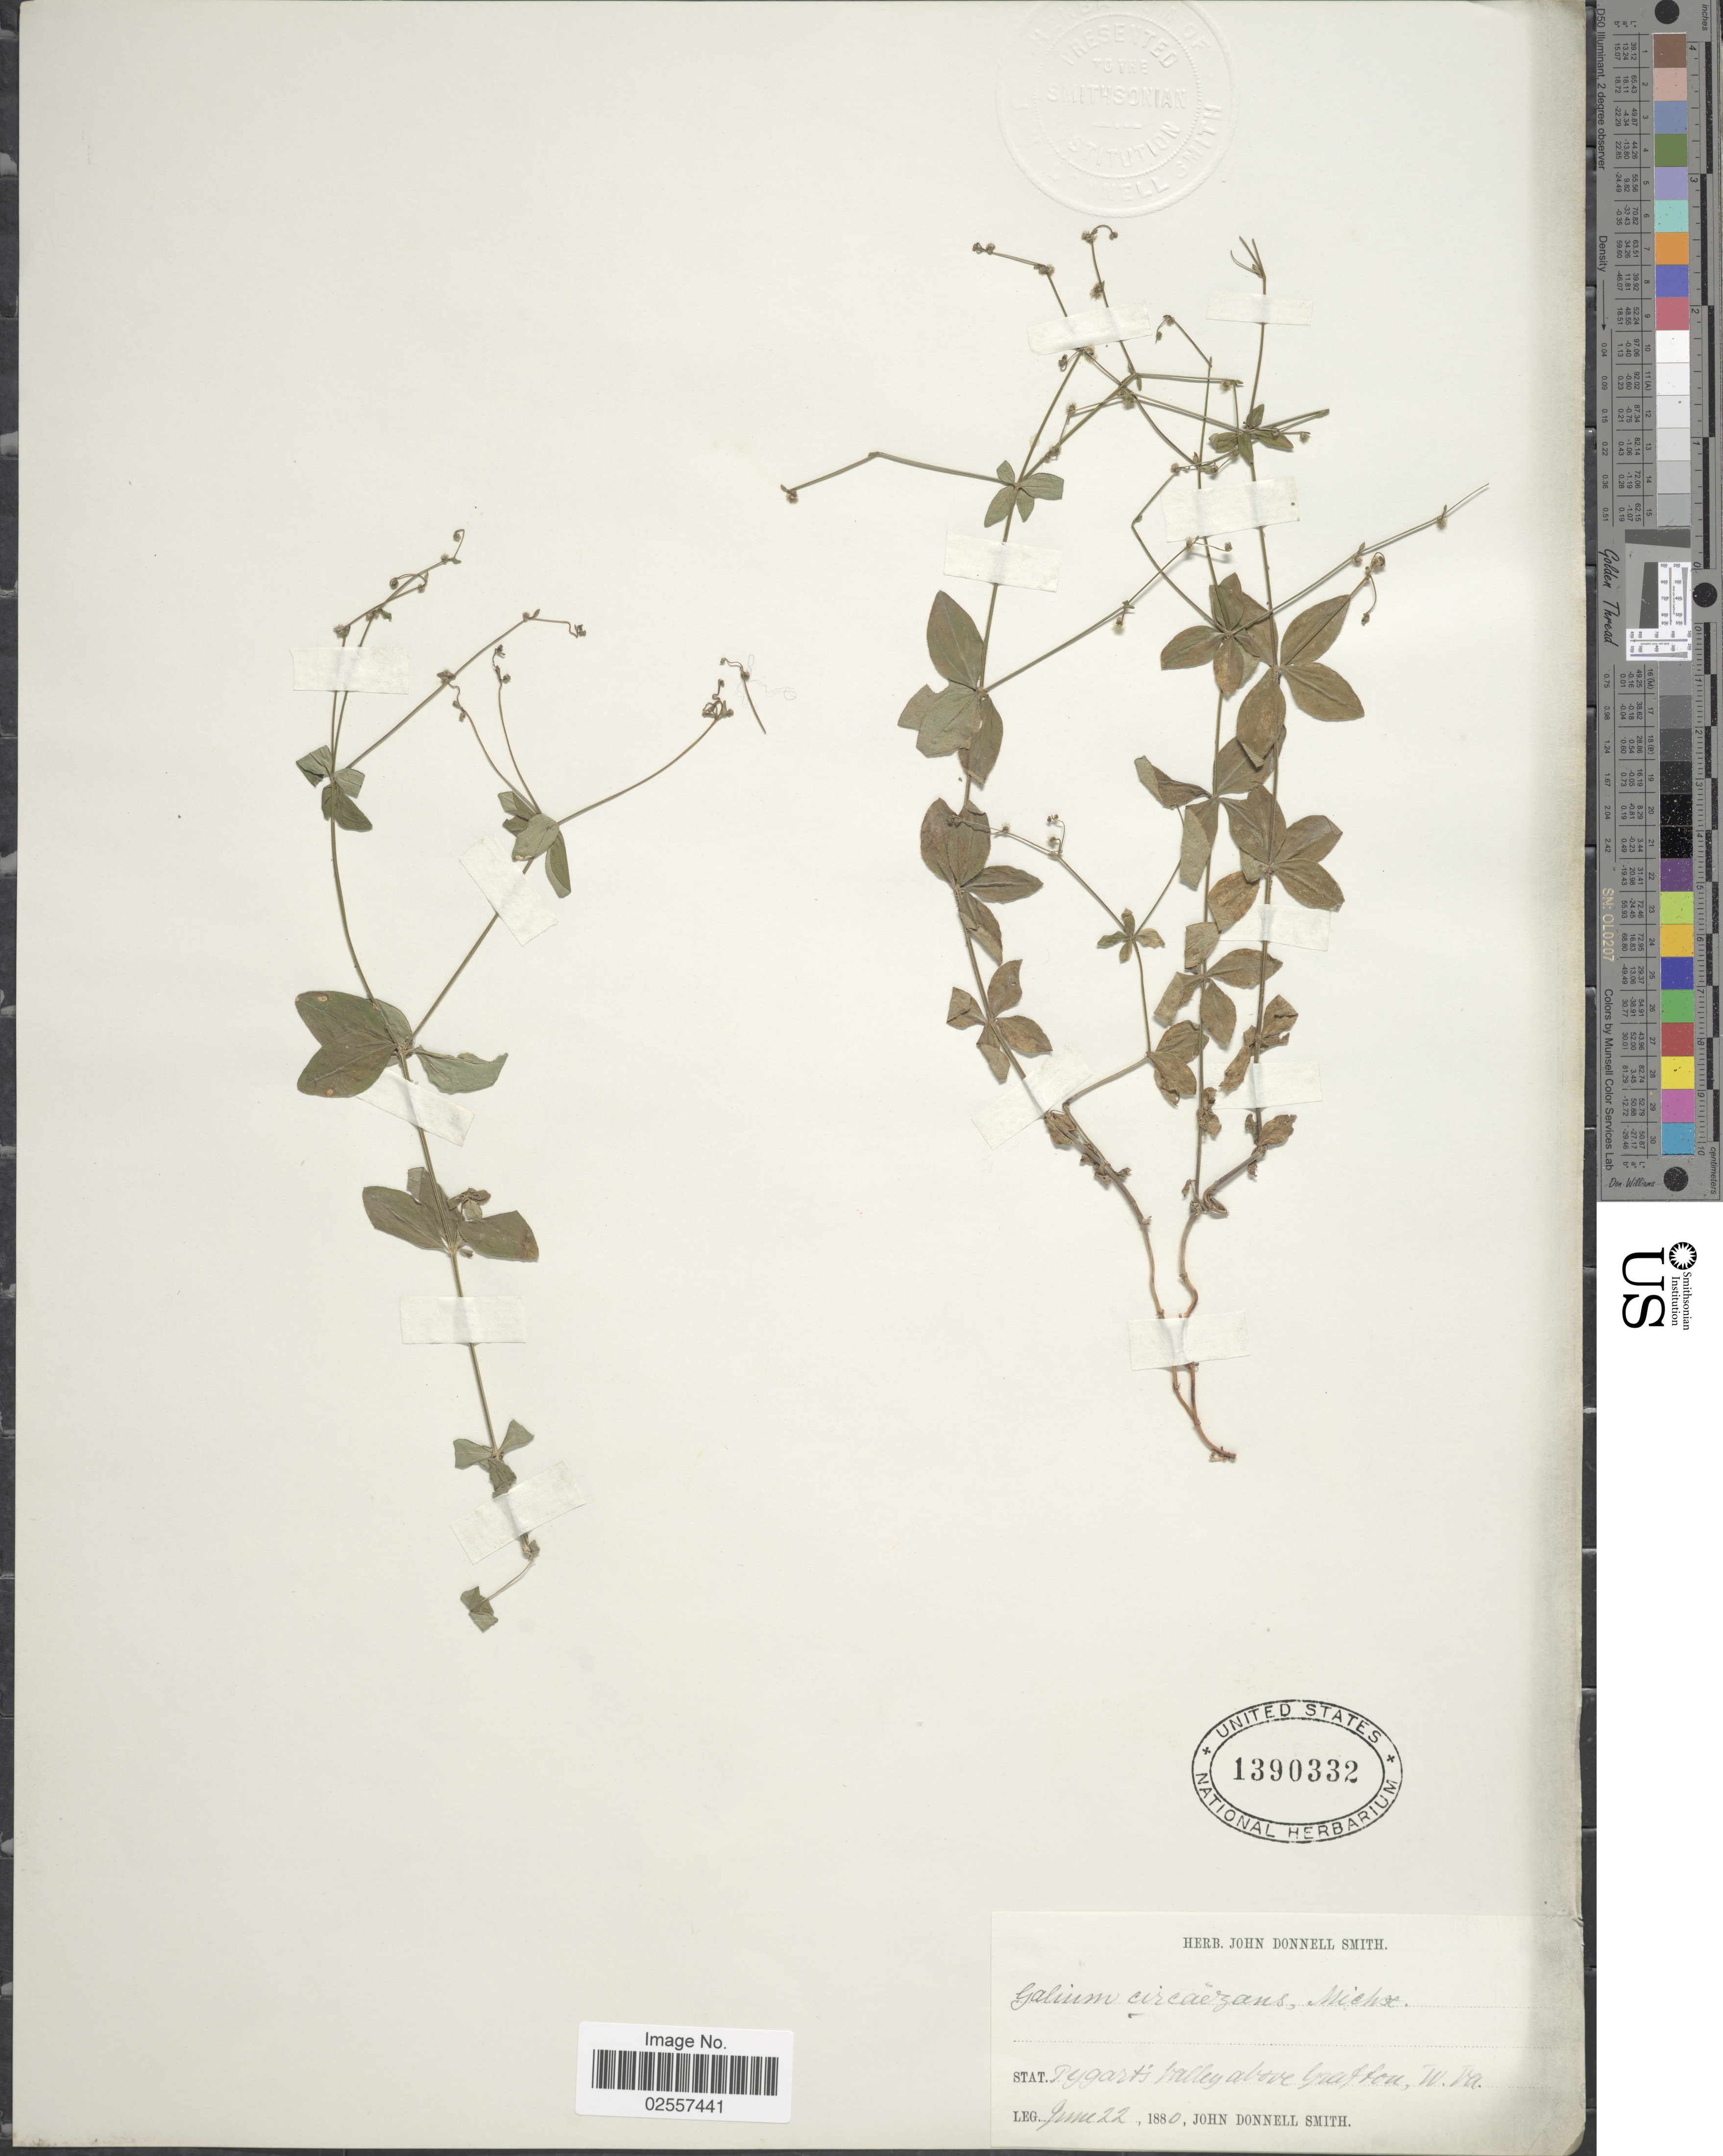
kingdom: Plantae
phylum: Tracheophyta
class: Magnoliopsida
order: Gentianales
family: Rubiaceae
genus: Galium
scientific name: Galium circaezans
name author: Michx.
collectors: J. Donnell Smith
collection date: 1880-06-22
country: United States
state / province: West Virginia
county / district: Randolph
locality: Tygart's Valley above Grafton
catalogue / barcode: US 1390332